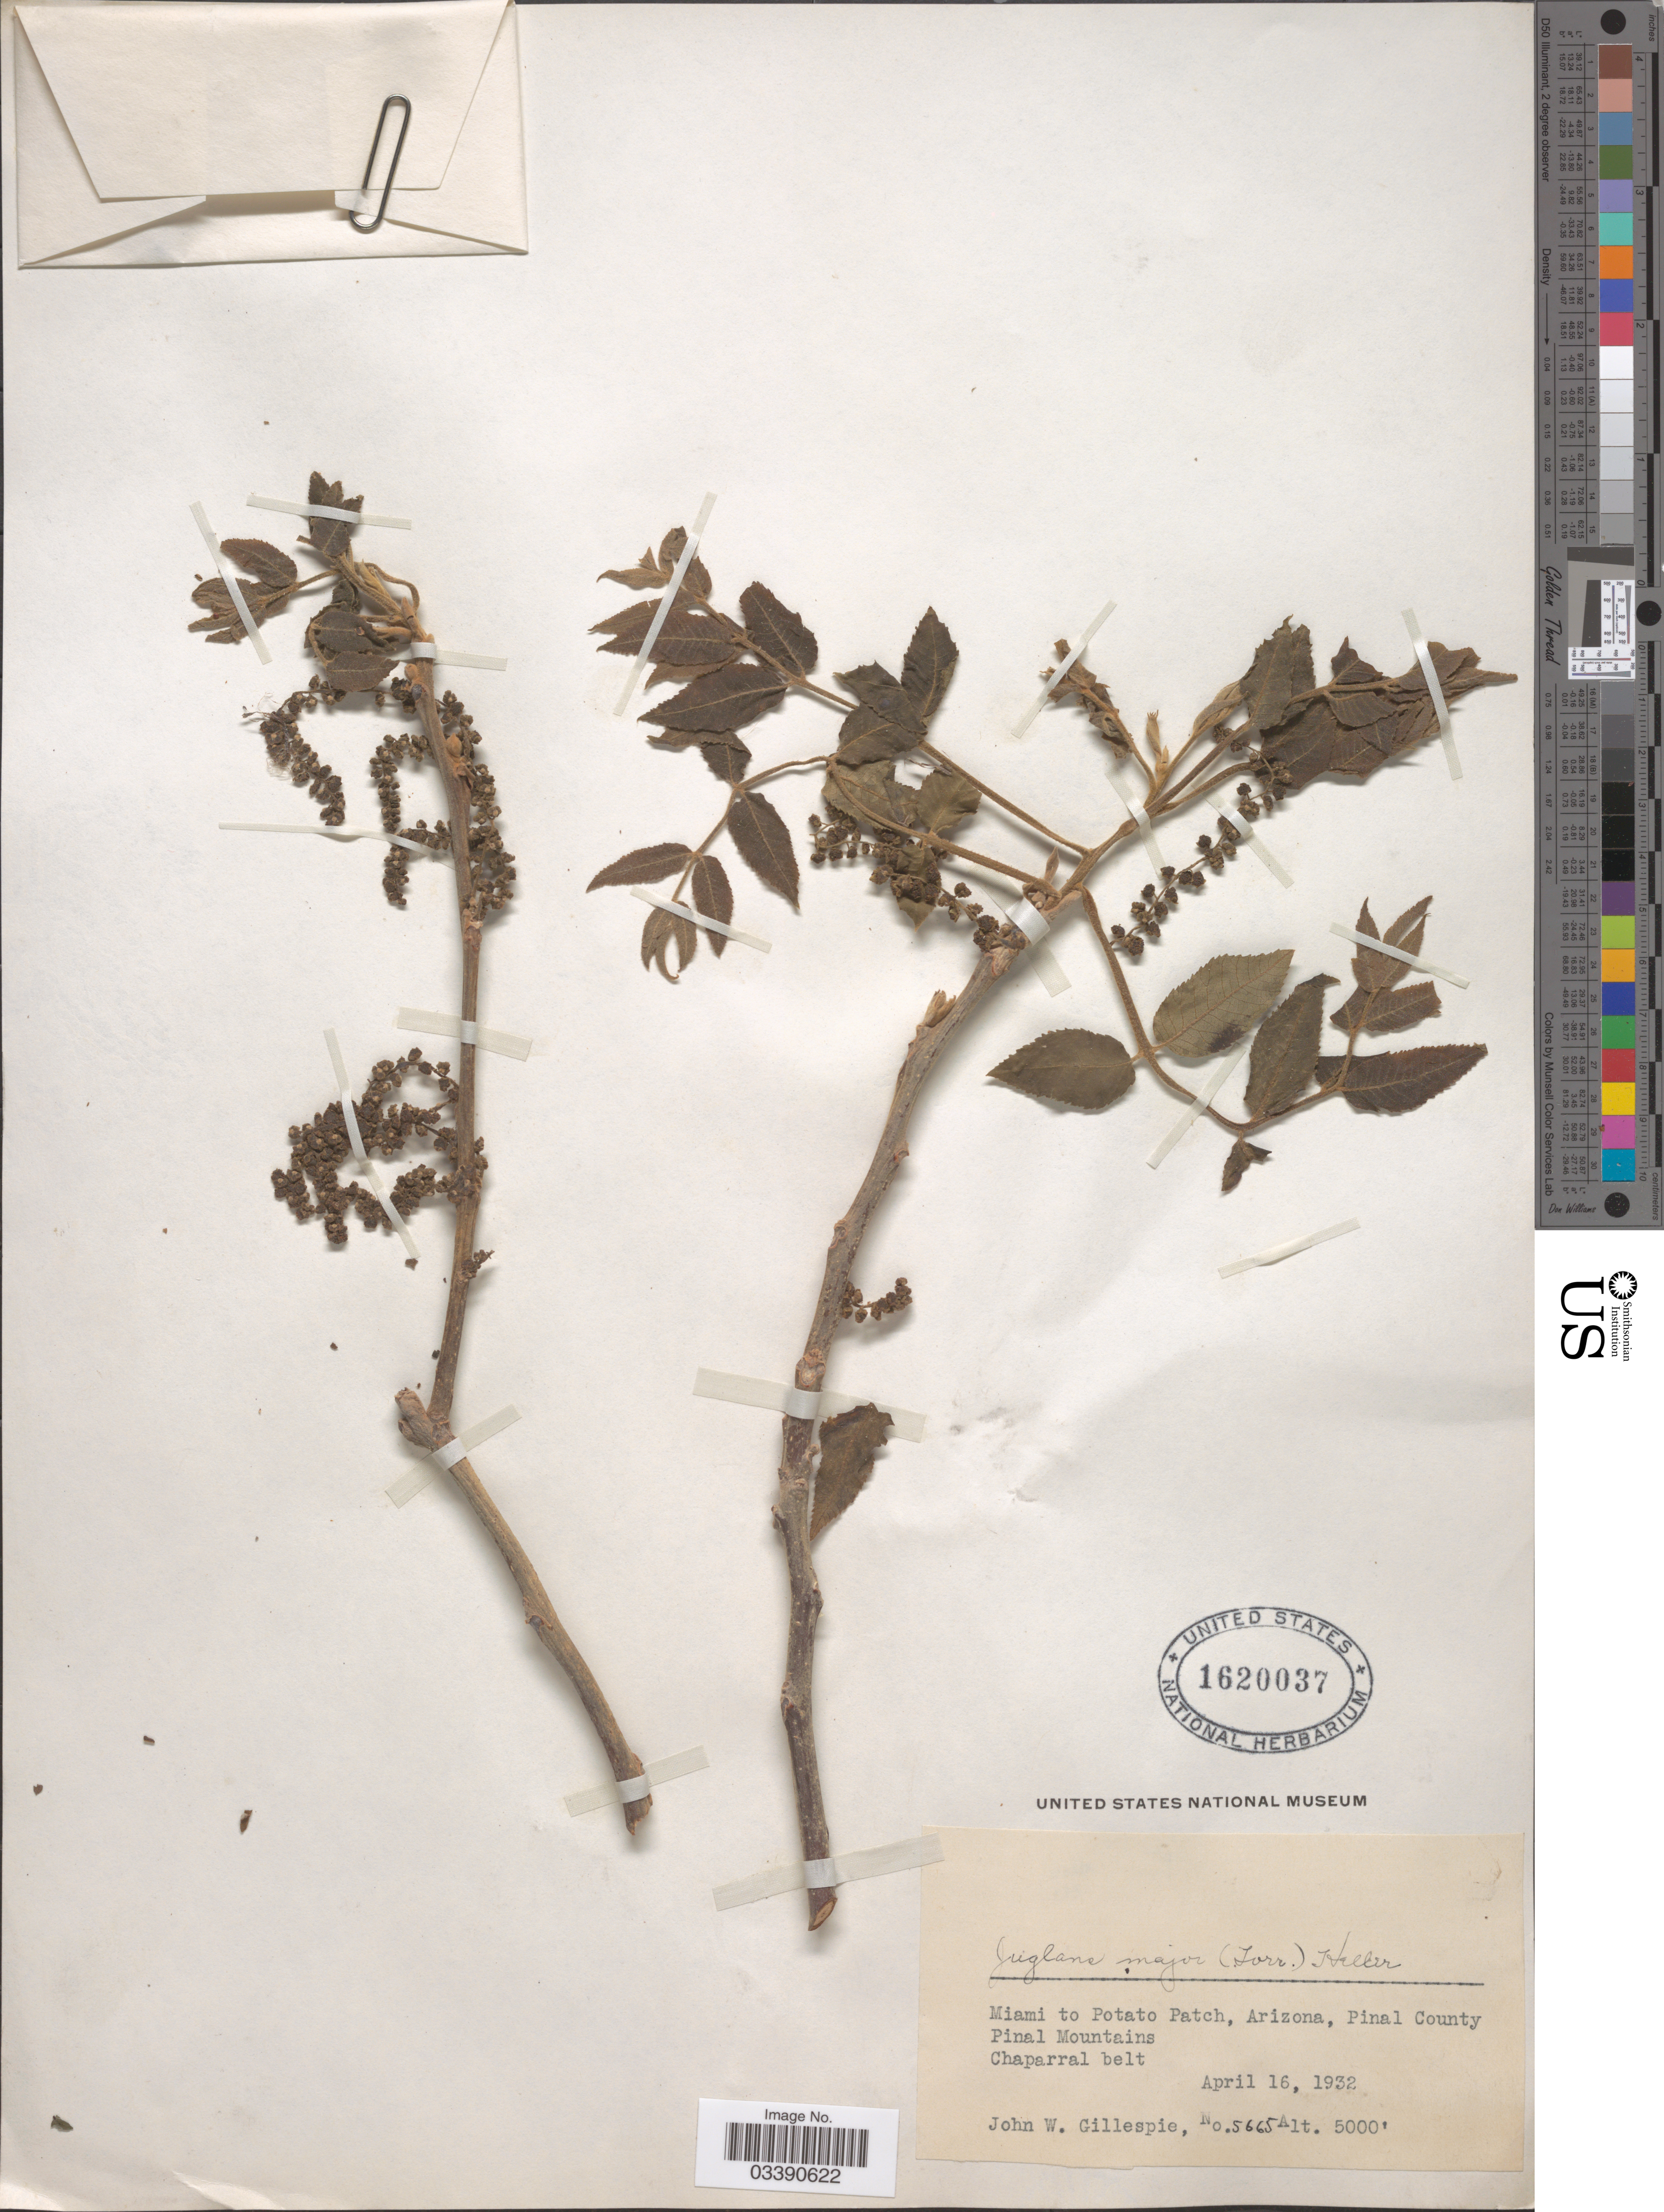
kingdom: Plantae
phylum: Tracheophyta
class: Magnoliopsida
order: Fagales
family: Juglandaceae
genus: Juglans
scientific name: Juglans major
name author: (Torr.) A. Heller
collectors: J. W. Gillespie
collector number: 5665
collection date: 1932-04-16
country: United States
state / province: Arizona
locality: Miami to Potato Patch, Pinal County. Pinal Mountains. Chaparral belt.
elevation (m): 1524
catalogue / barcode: US 1620037